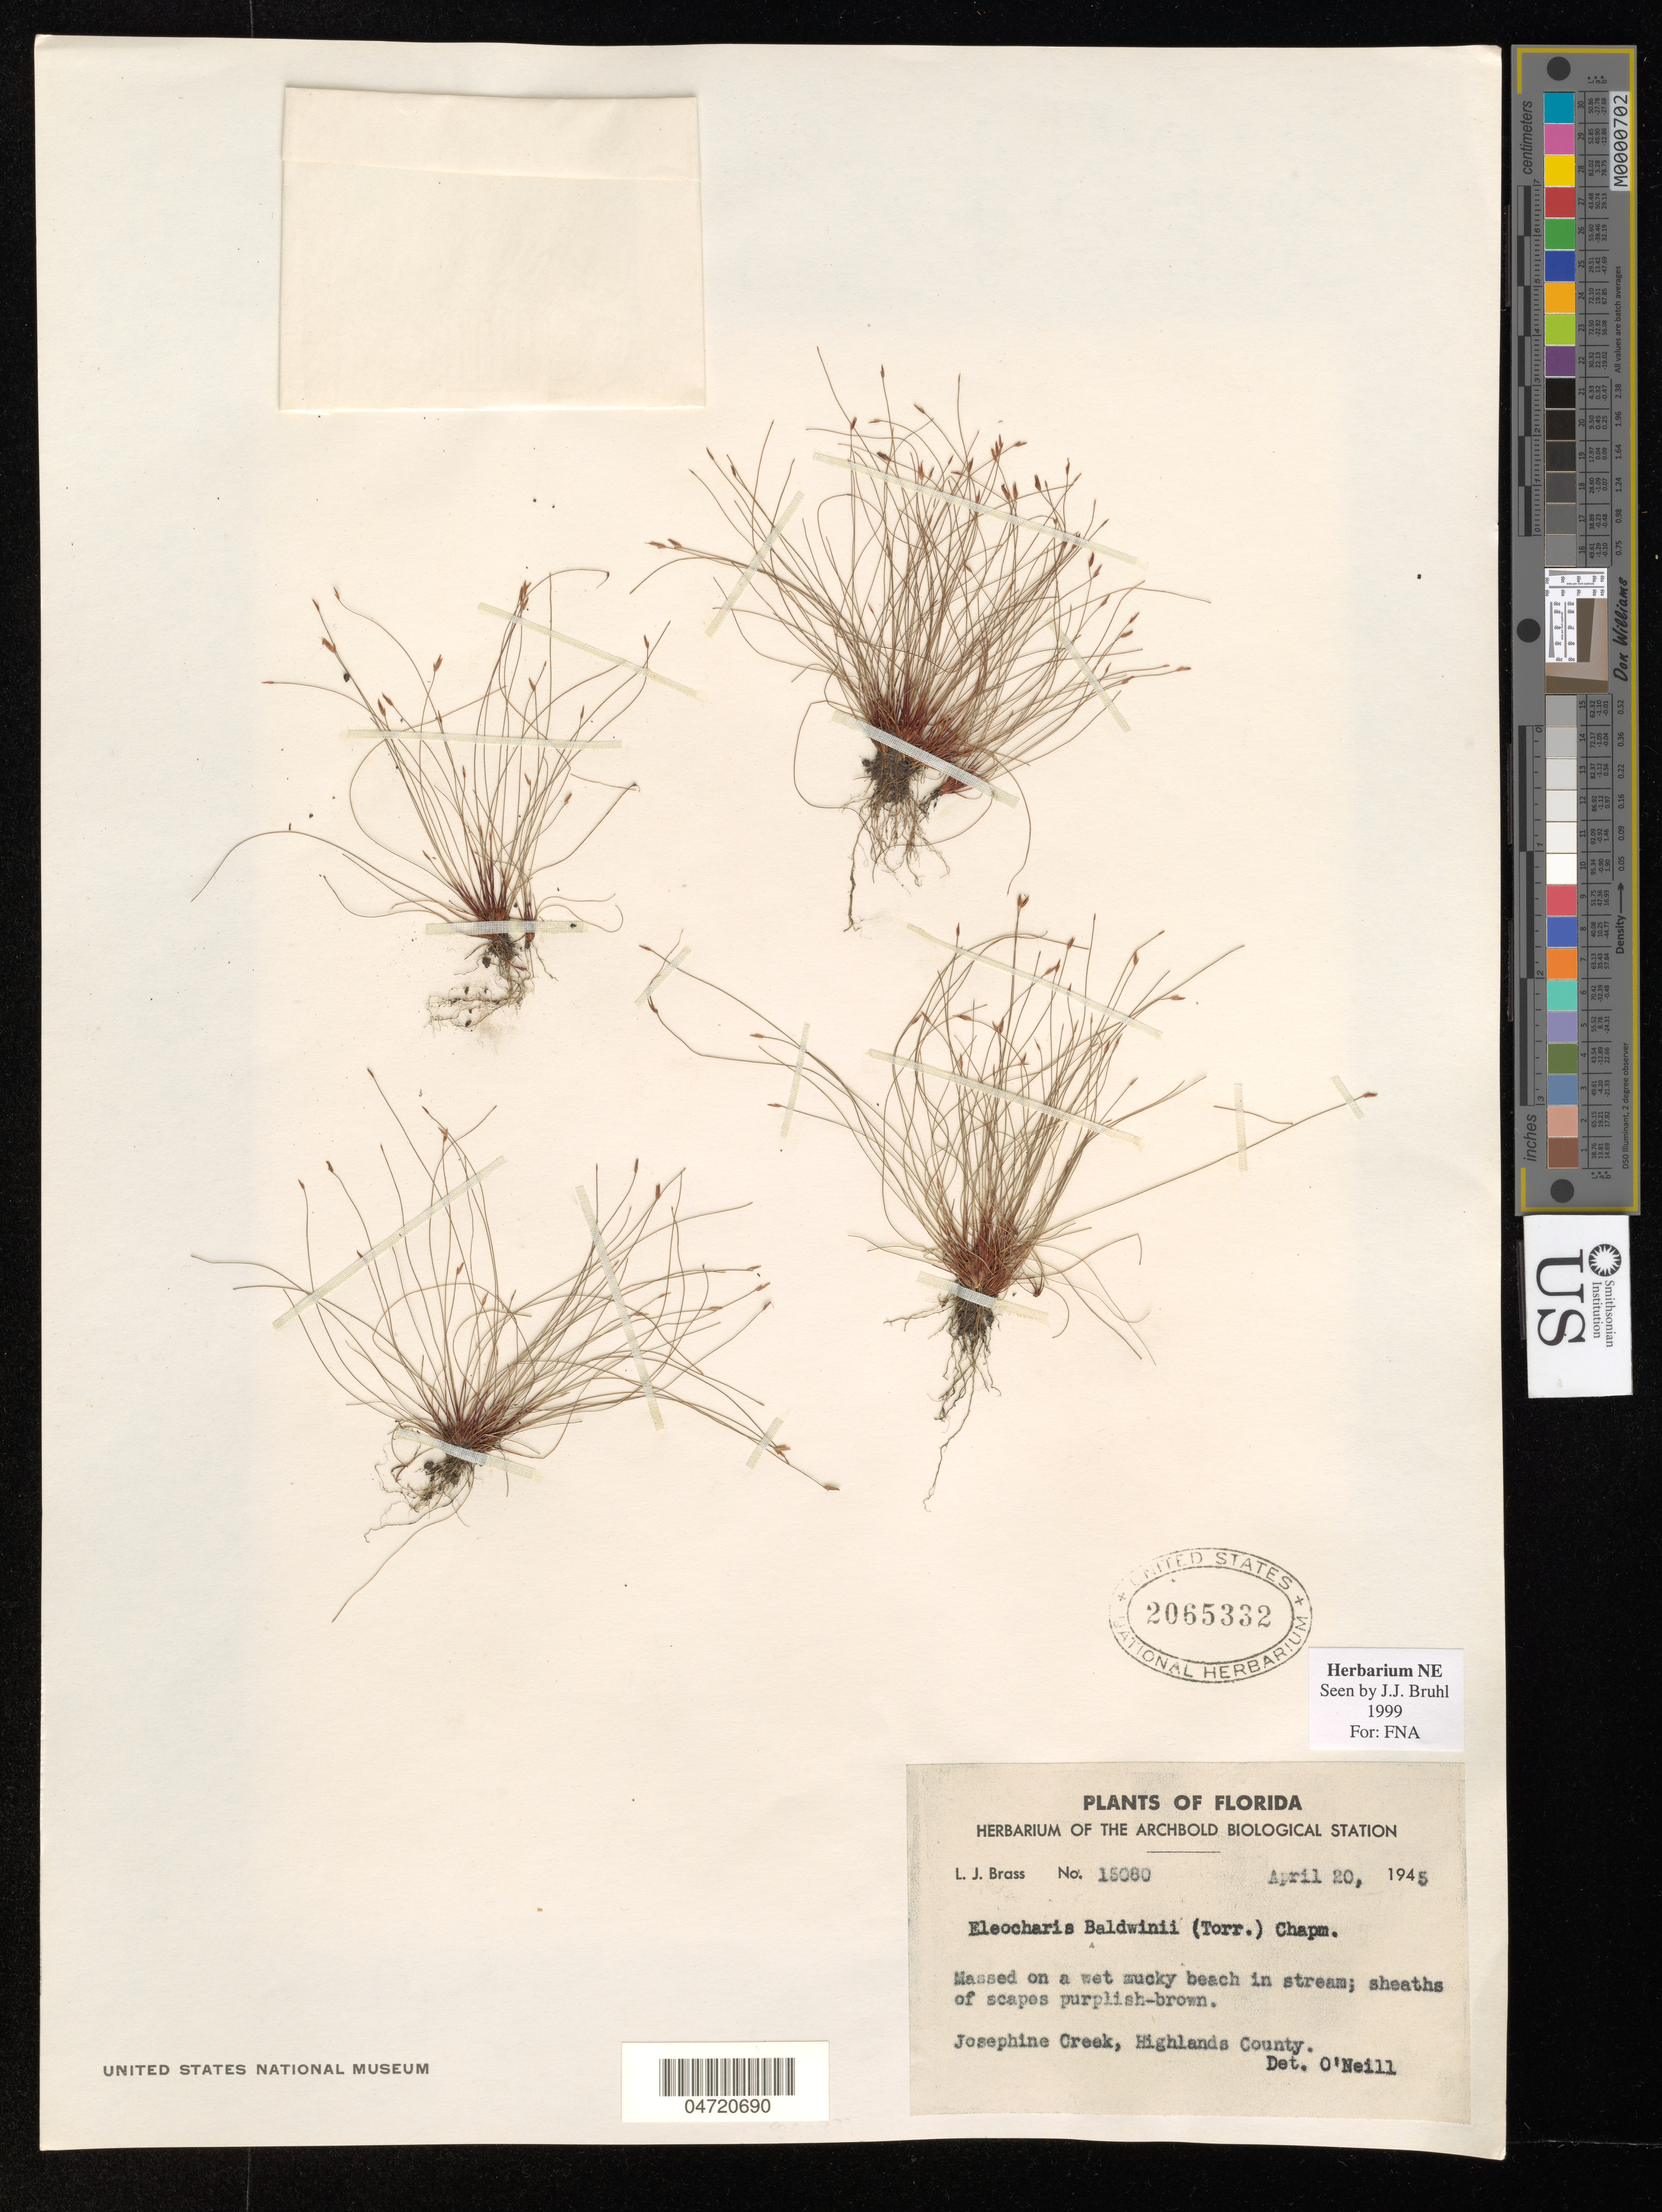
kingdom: Plantae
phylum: Tracheophyta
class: Liliopsida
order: Poales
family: Cyperaceae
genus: Eleocharis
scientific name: Eleocharis baldwinii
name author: (Torr.) Chapm.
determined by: Bruhl, J. J., (NE), University of New England (AUSTRALIA)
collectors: L. J. Brass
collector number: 15080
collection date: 1945-04-20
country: United States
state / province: Florida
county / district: Highlands County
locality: Josephine Creek.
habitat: On a wet mucky beach in stream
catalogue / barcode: US 2065332